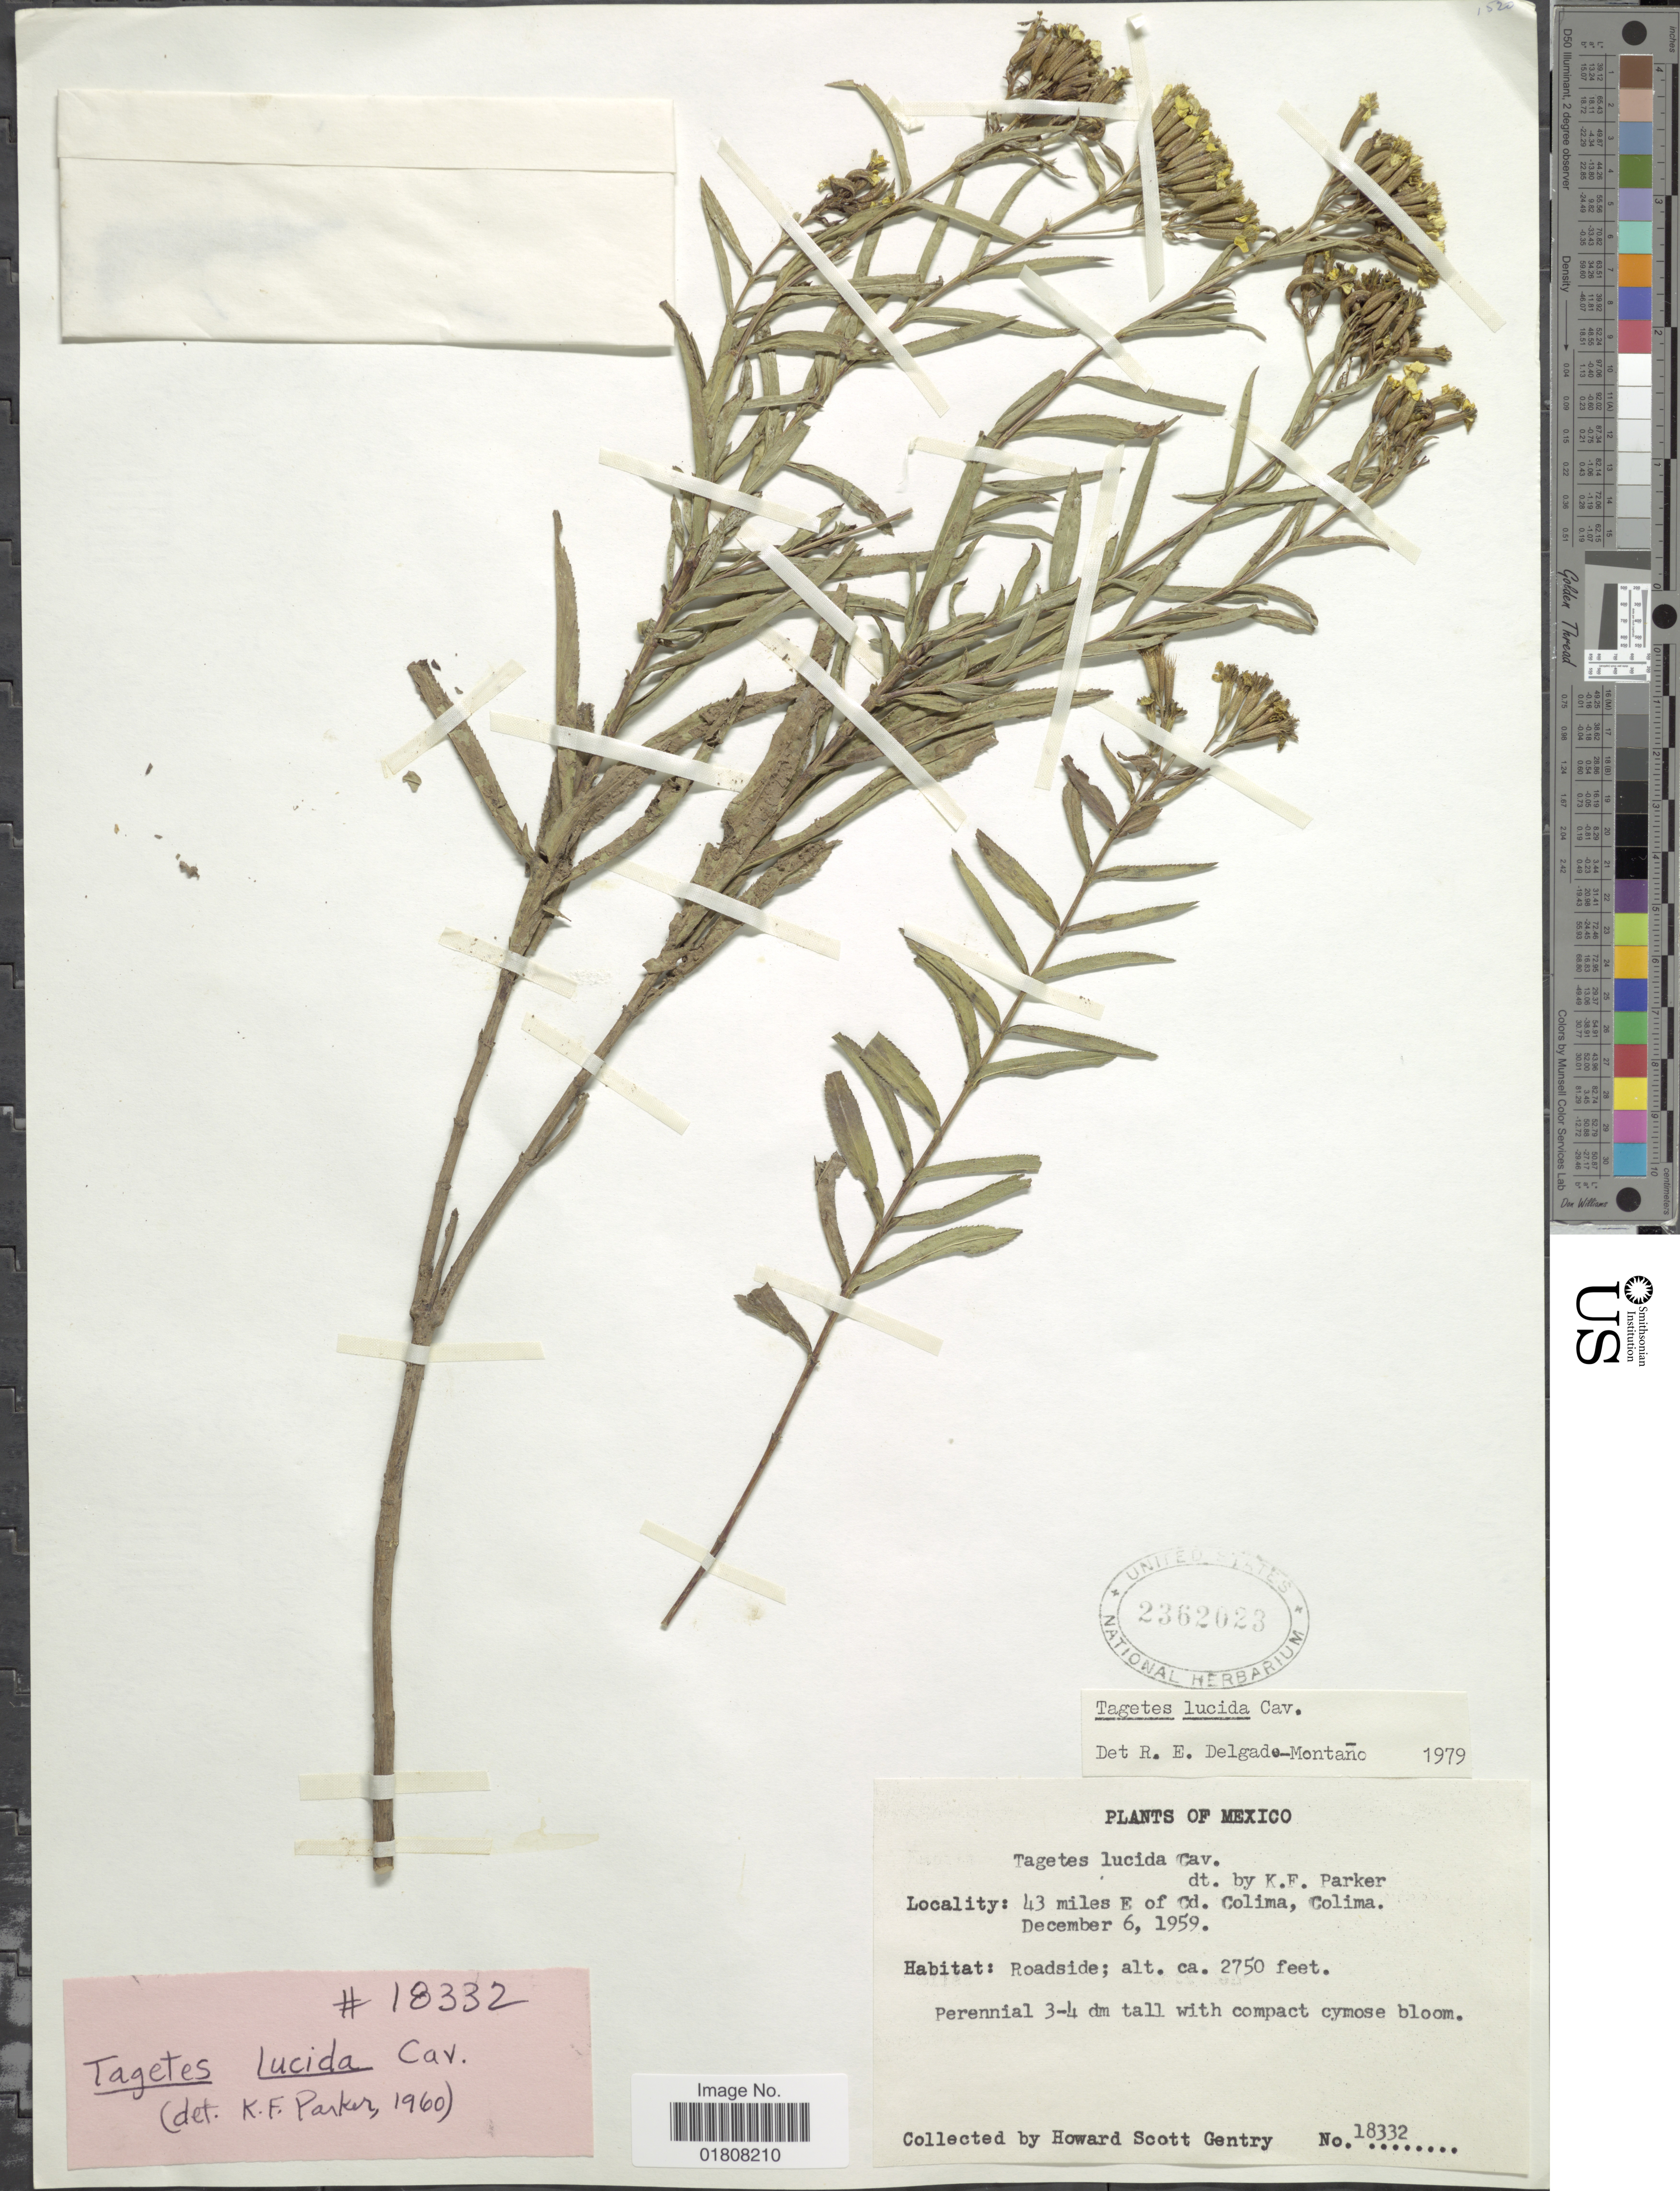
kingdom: Plantae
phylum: Tracheophyta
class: Magnoliopsida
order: Asterales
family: Asteraceae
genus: Tagetes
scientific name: Tagetes lucida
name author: Cav.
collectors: H. S. Gentry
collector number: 18332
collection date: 1959-12-06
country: Mexico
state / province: Colima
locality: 43 miles E of Cd. Colima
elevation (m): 838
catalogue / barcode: US 2362023